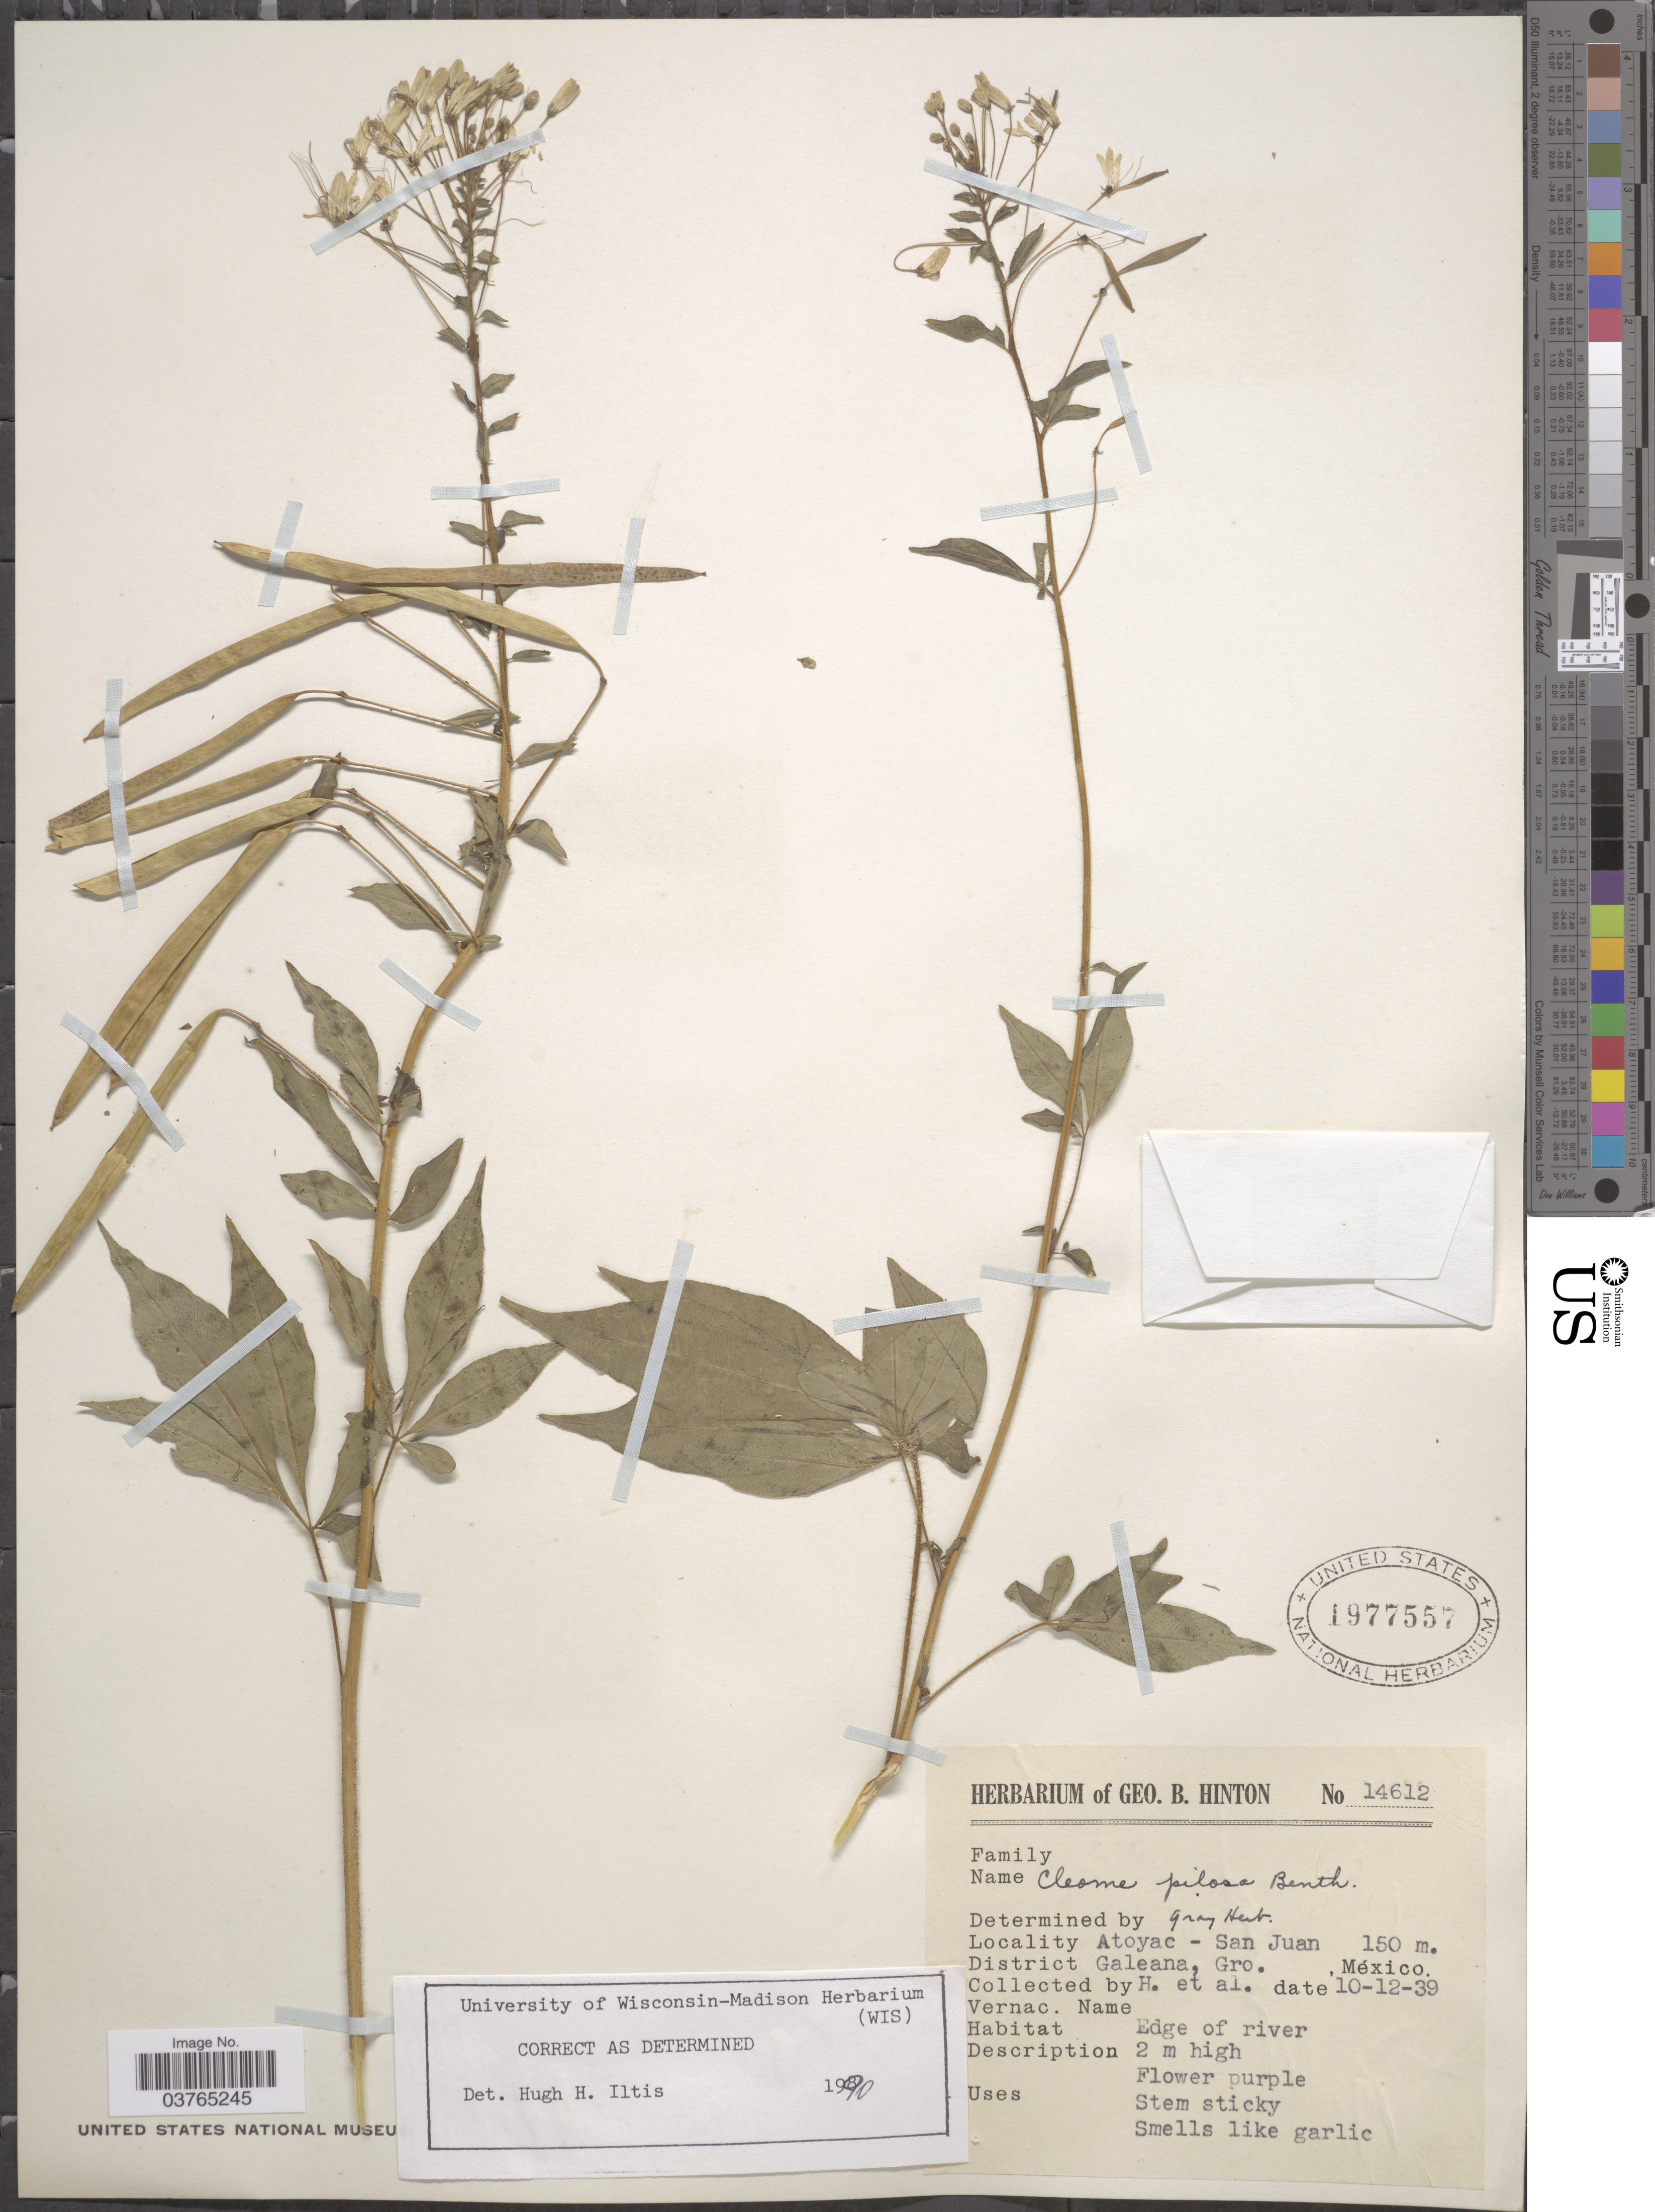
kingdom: Plantae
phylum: Tracheophyta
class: Magnoliopsida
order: Brassicales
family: Cleomaceae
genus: Cochranella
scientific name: Cochranella pilosa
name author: (Benth.) E.M. McGinty & Roalson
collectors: G. B. Hinton & et al.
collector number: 14612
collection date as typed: Transcribed d/m/y: 12/10/39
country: Mexico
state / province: Guerrero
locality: Atoyac - San Juan. District Galeana, Gro.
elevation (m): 150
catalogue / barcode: US 1977557